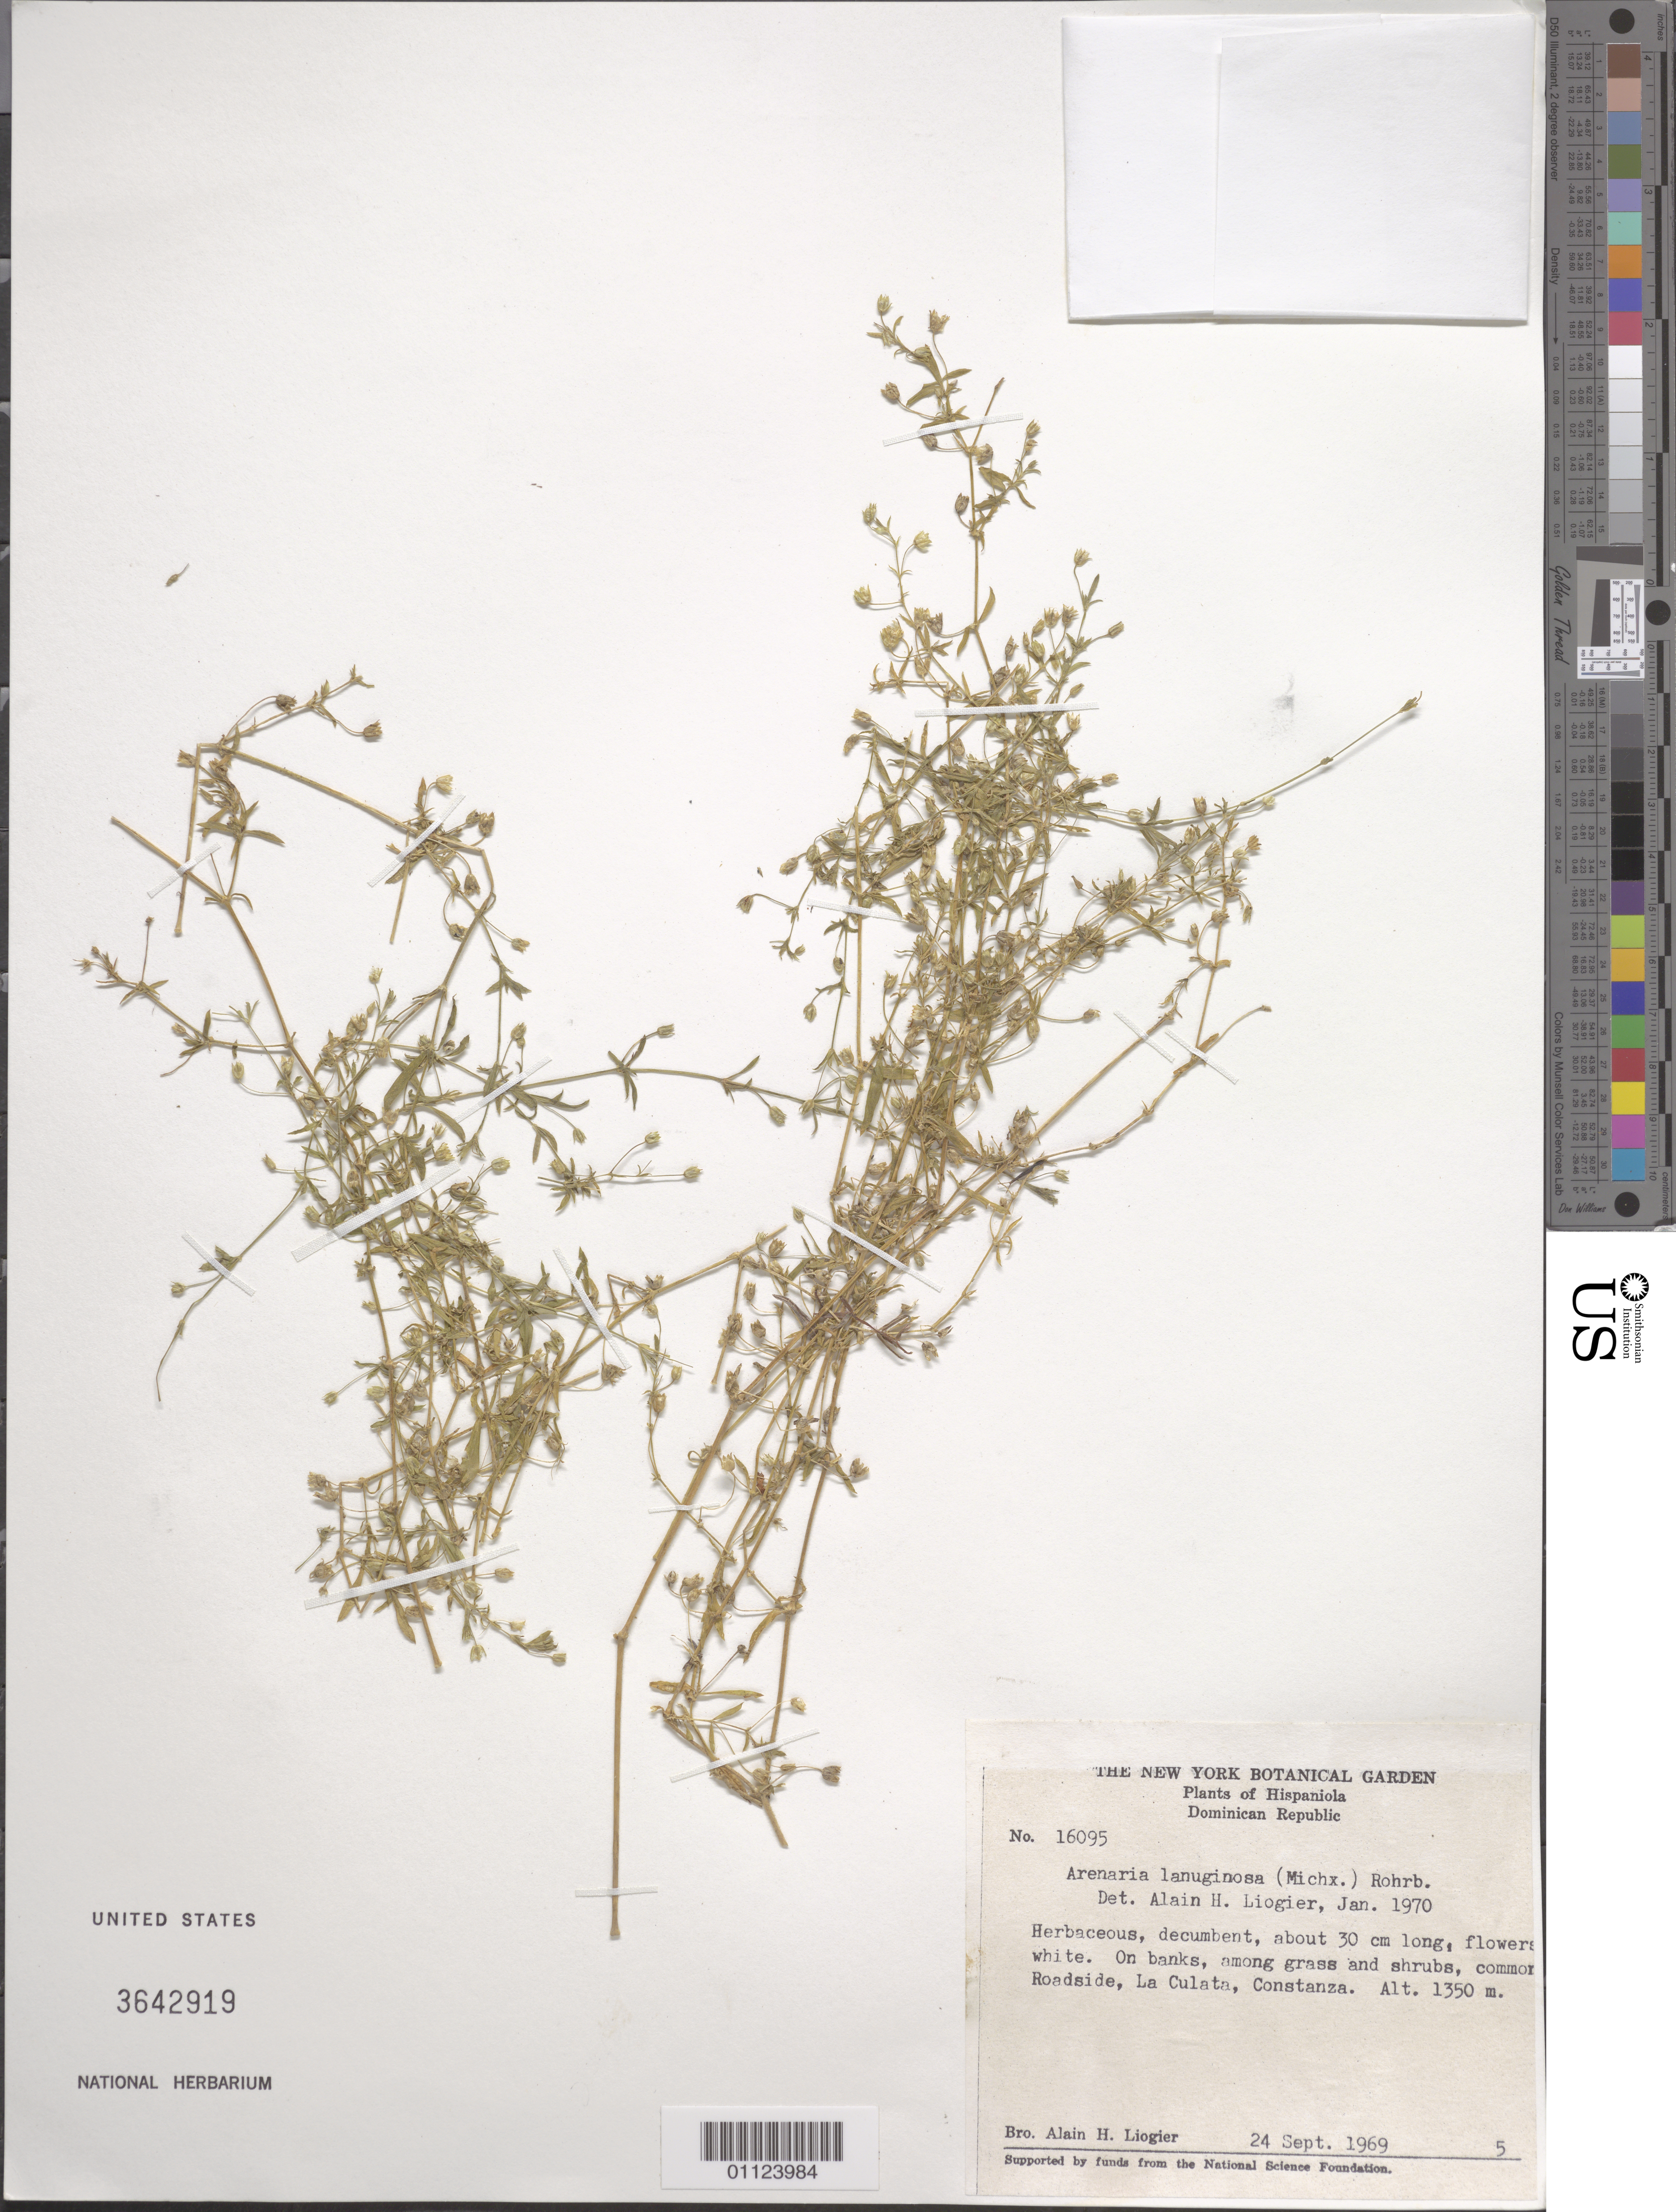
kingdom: Plantae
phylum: Tracheophyta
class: Magnoliopsida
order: Caryophyllales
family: Caryophyllaceae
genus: Arenaria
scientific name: Arenaria lanuginosa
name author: (Michx.) Rohrb.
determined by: Liogier, Alain H.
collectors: A. H. Liogier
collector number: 16095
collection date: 1969-09-24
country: Dominican Republic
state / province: La Vega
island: Hispaniola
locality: La Culata, Constanza.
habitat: On banks, among grass and shrubs. Common.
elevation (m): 1350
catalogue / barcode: US 3642919